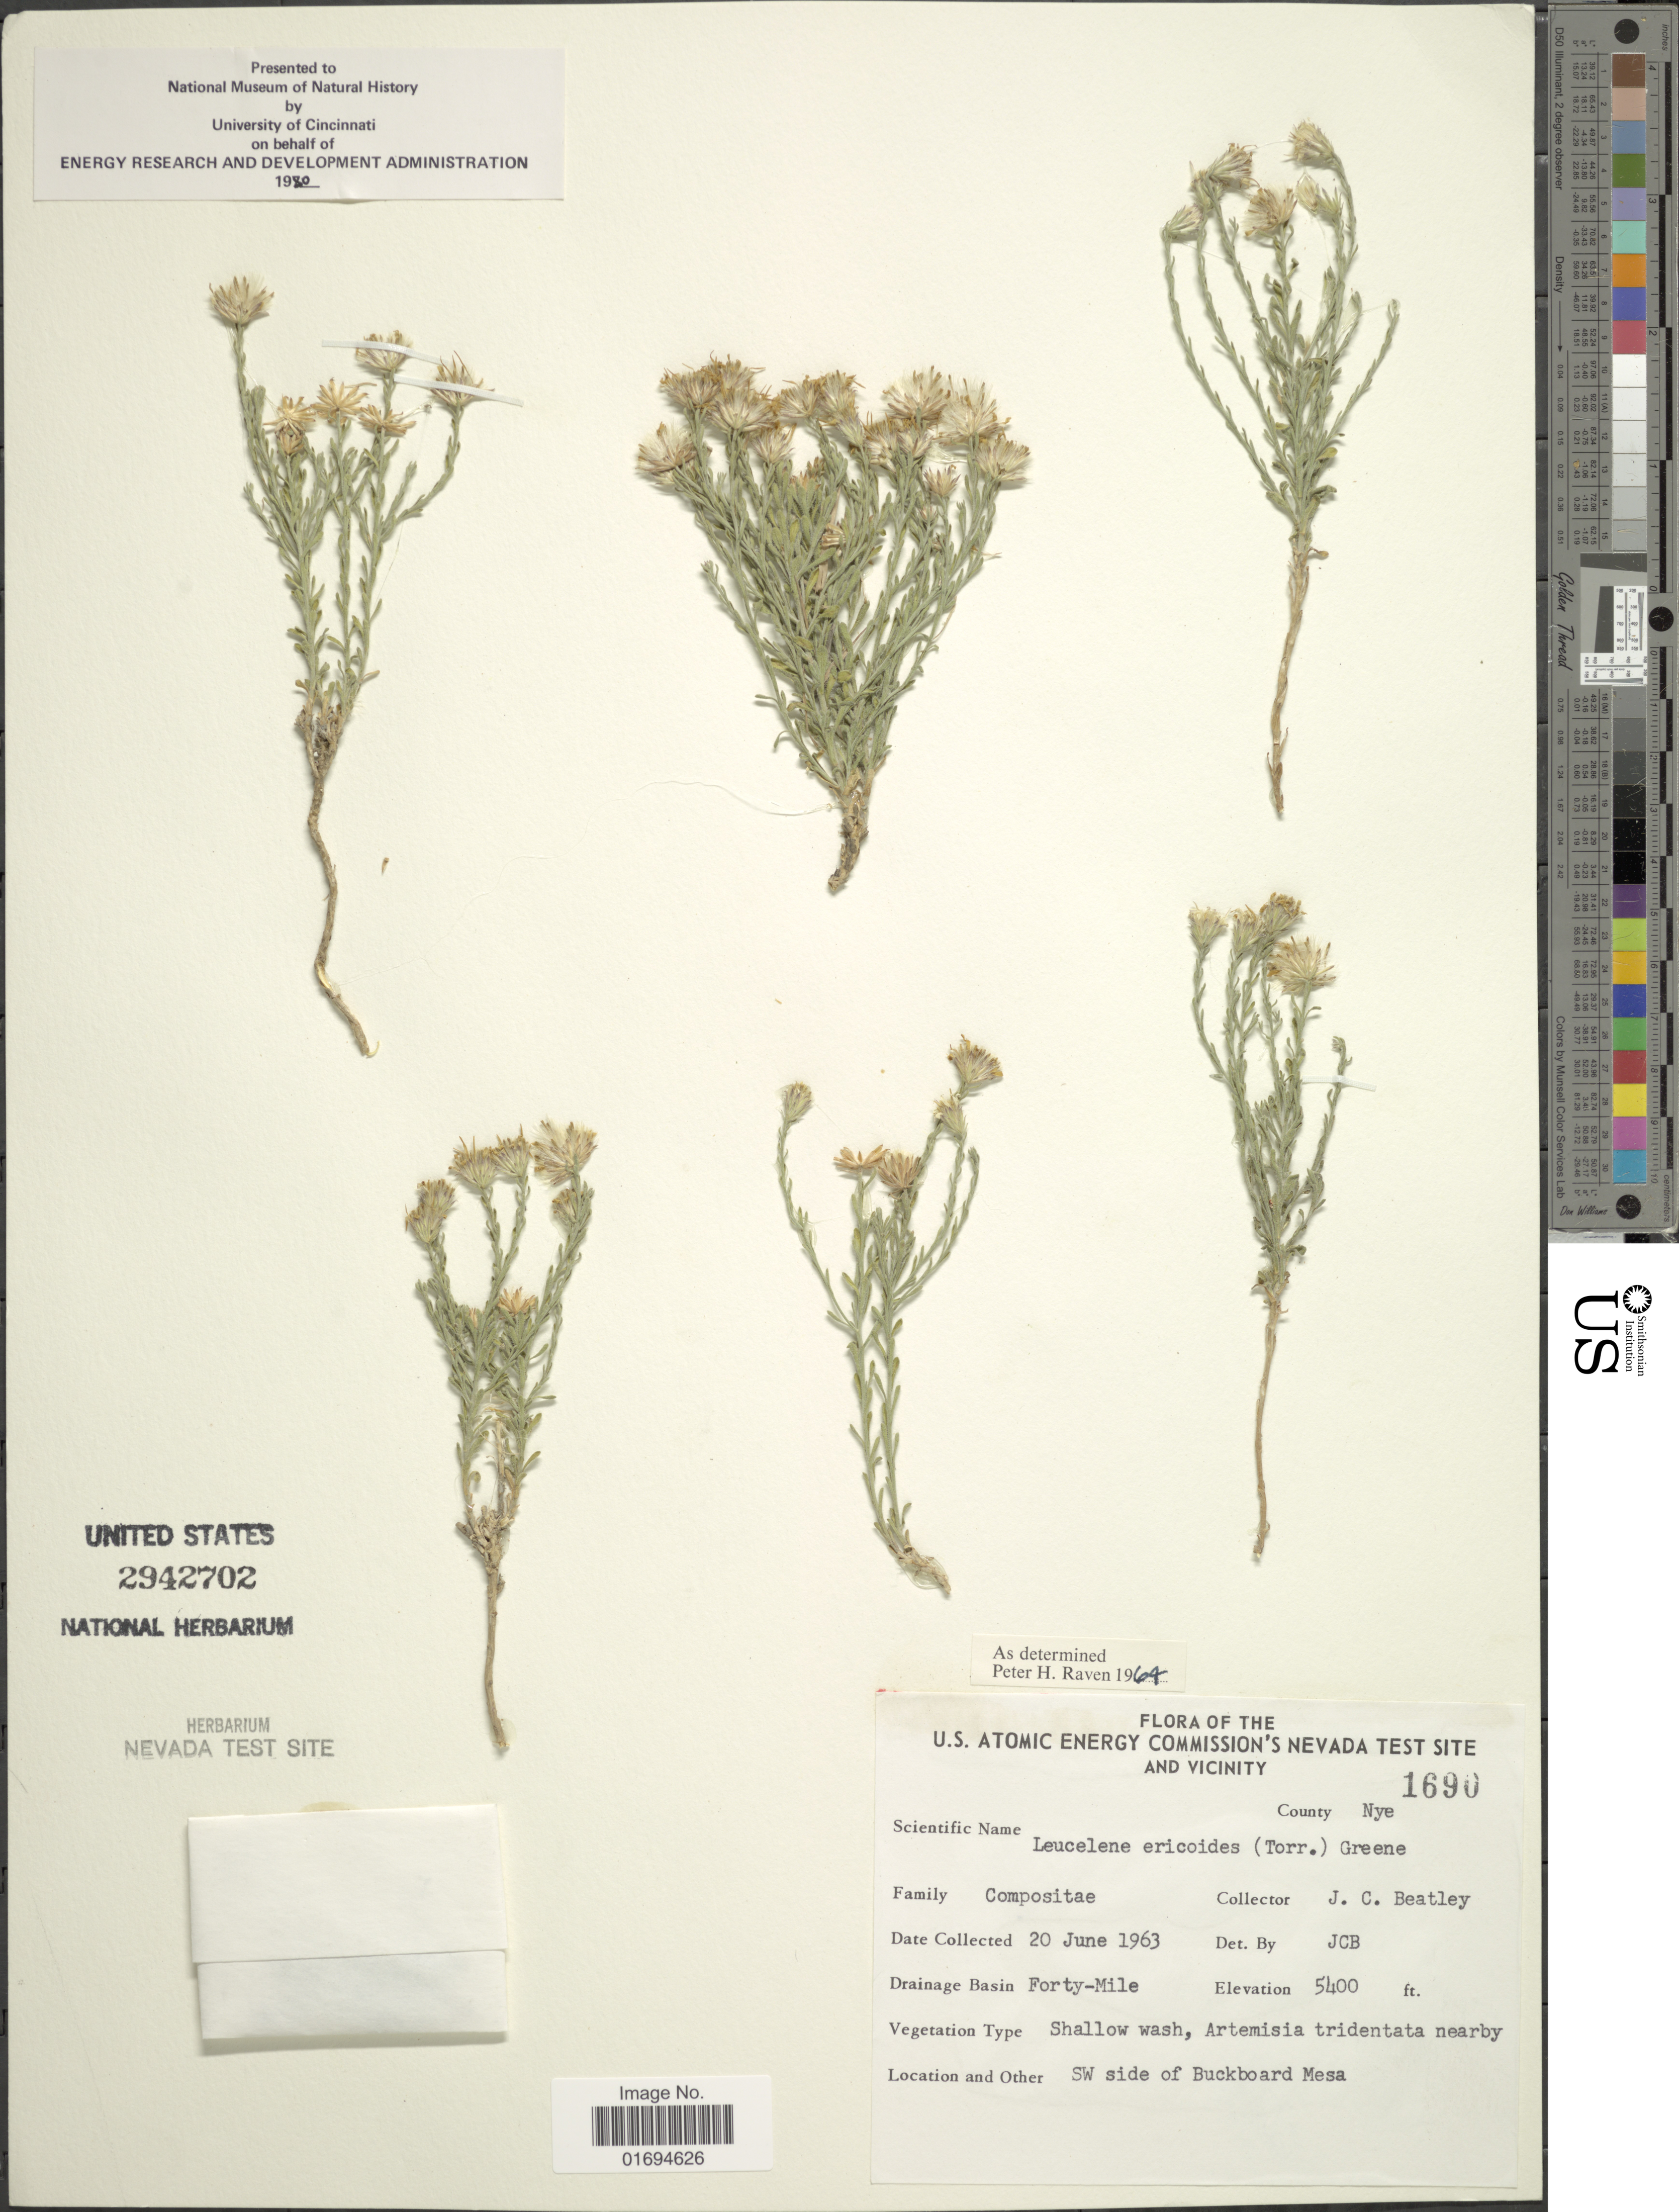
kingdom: Plantae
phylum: Tracheophyta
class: Magnoliopsida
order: Asterales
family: Asteraceae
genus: Chaetopappa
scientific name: Chaetopappa ericoides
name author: (Torr.) G.L. Nesom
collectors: J. C. Beatley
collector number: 1690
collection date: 1963-06-20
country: United States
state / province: Nevada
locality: U.S. Atomic Energy Commission's Nevada Test site and vicinity, County Nye, Drainage Basin: Forty-Mile. SW side of Buckboard Mesa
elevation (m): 1646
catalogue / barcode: US 2942702